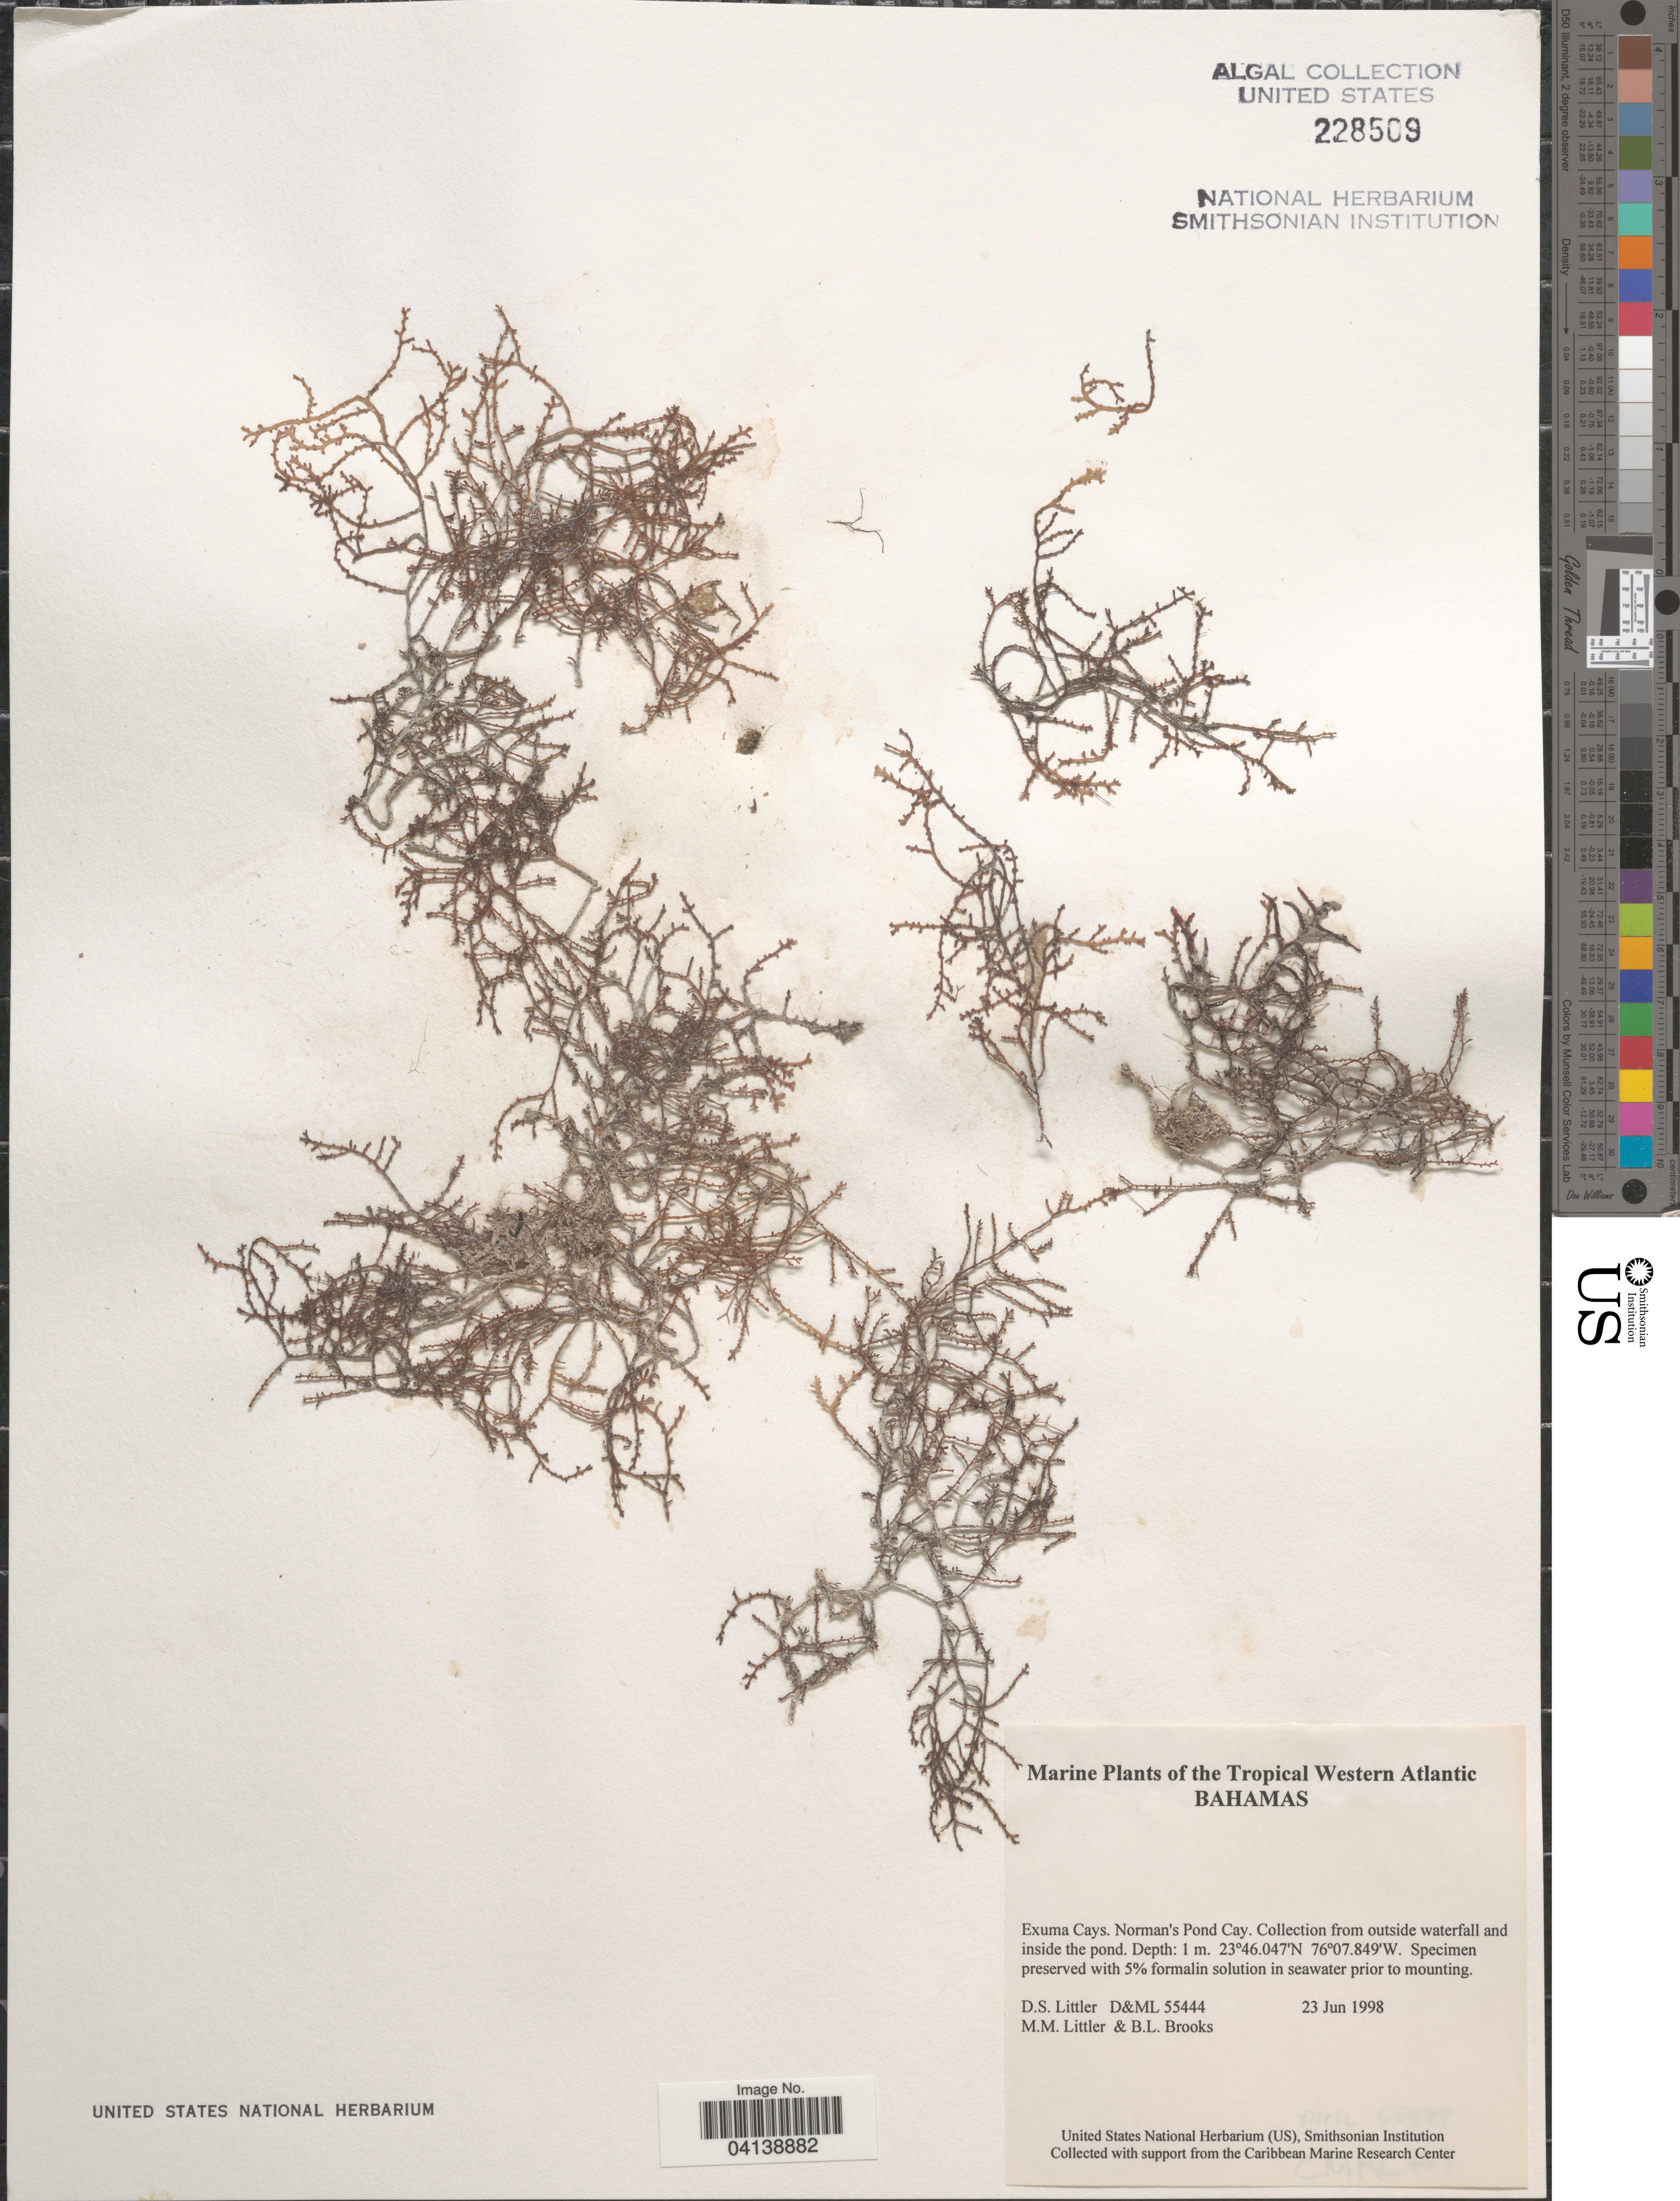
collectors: D. S. Littler & B. Brooks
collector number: D&ML55444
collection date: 1998-06-23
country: Bahamas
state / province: Exuma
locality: The Tropical Western Atlantic. Exuma Cays. Norman's Pond Cay. Collection from outside waterfall and inside the pond.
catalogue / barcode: US 228509